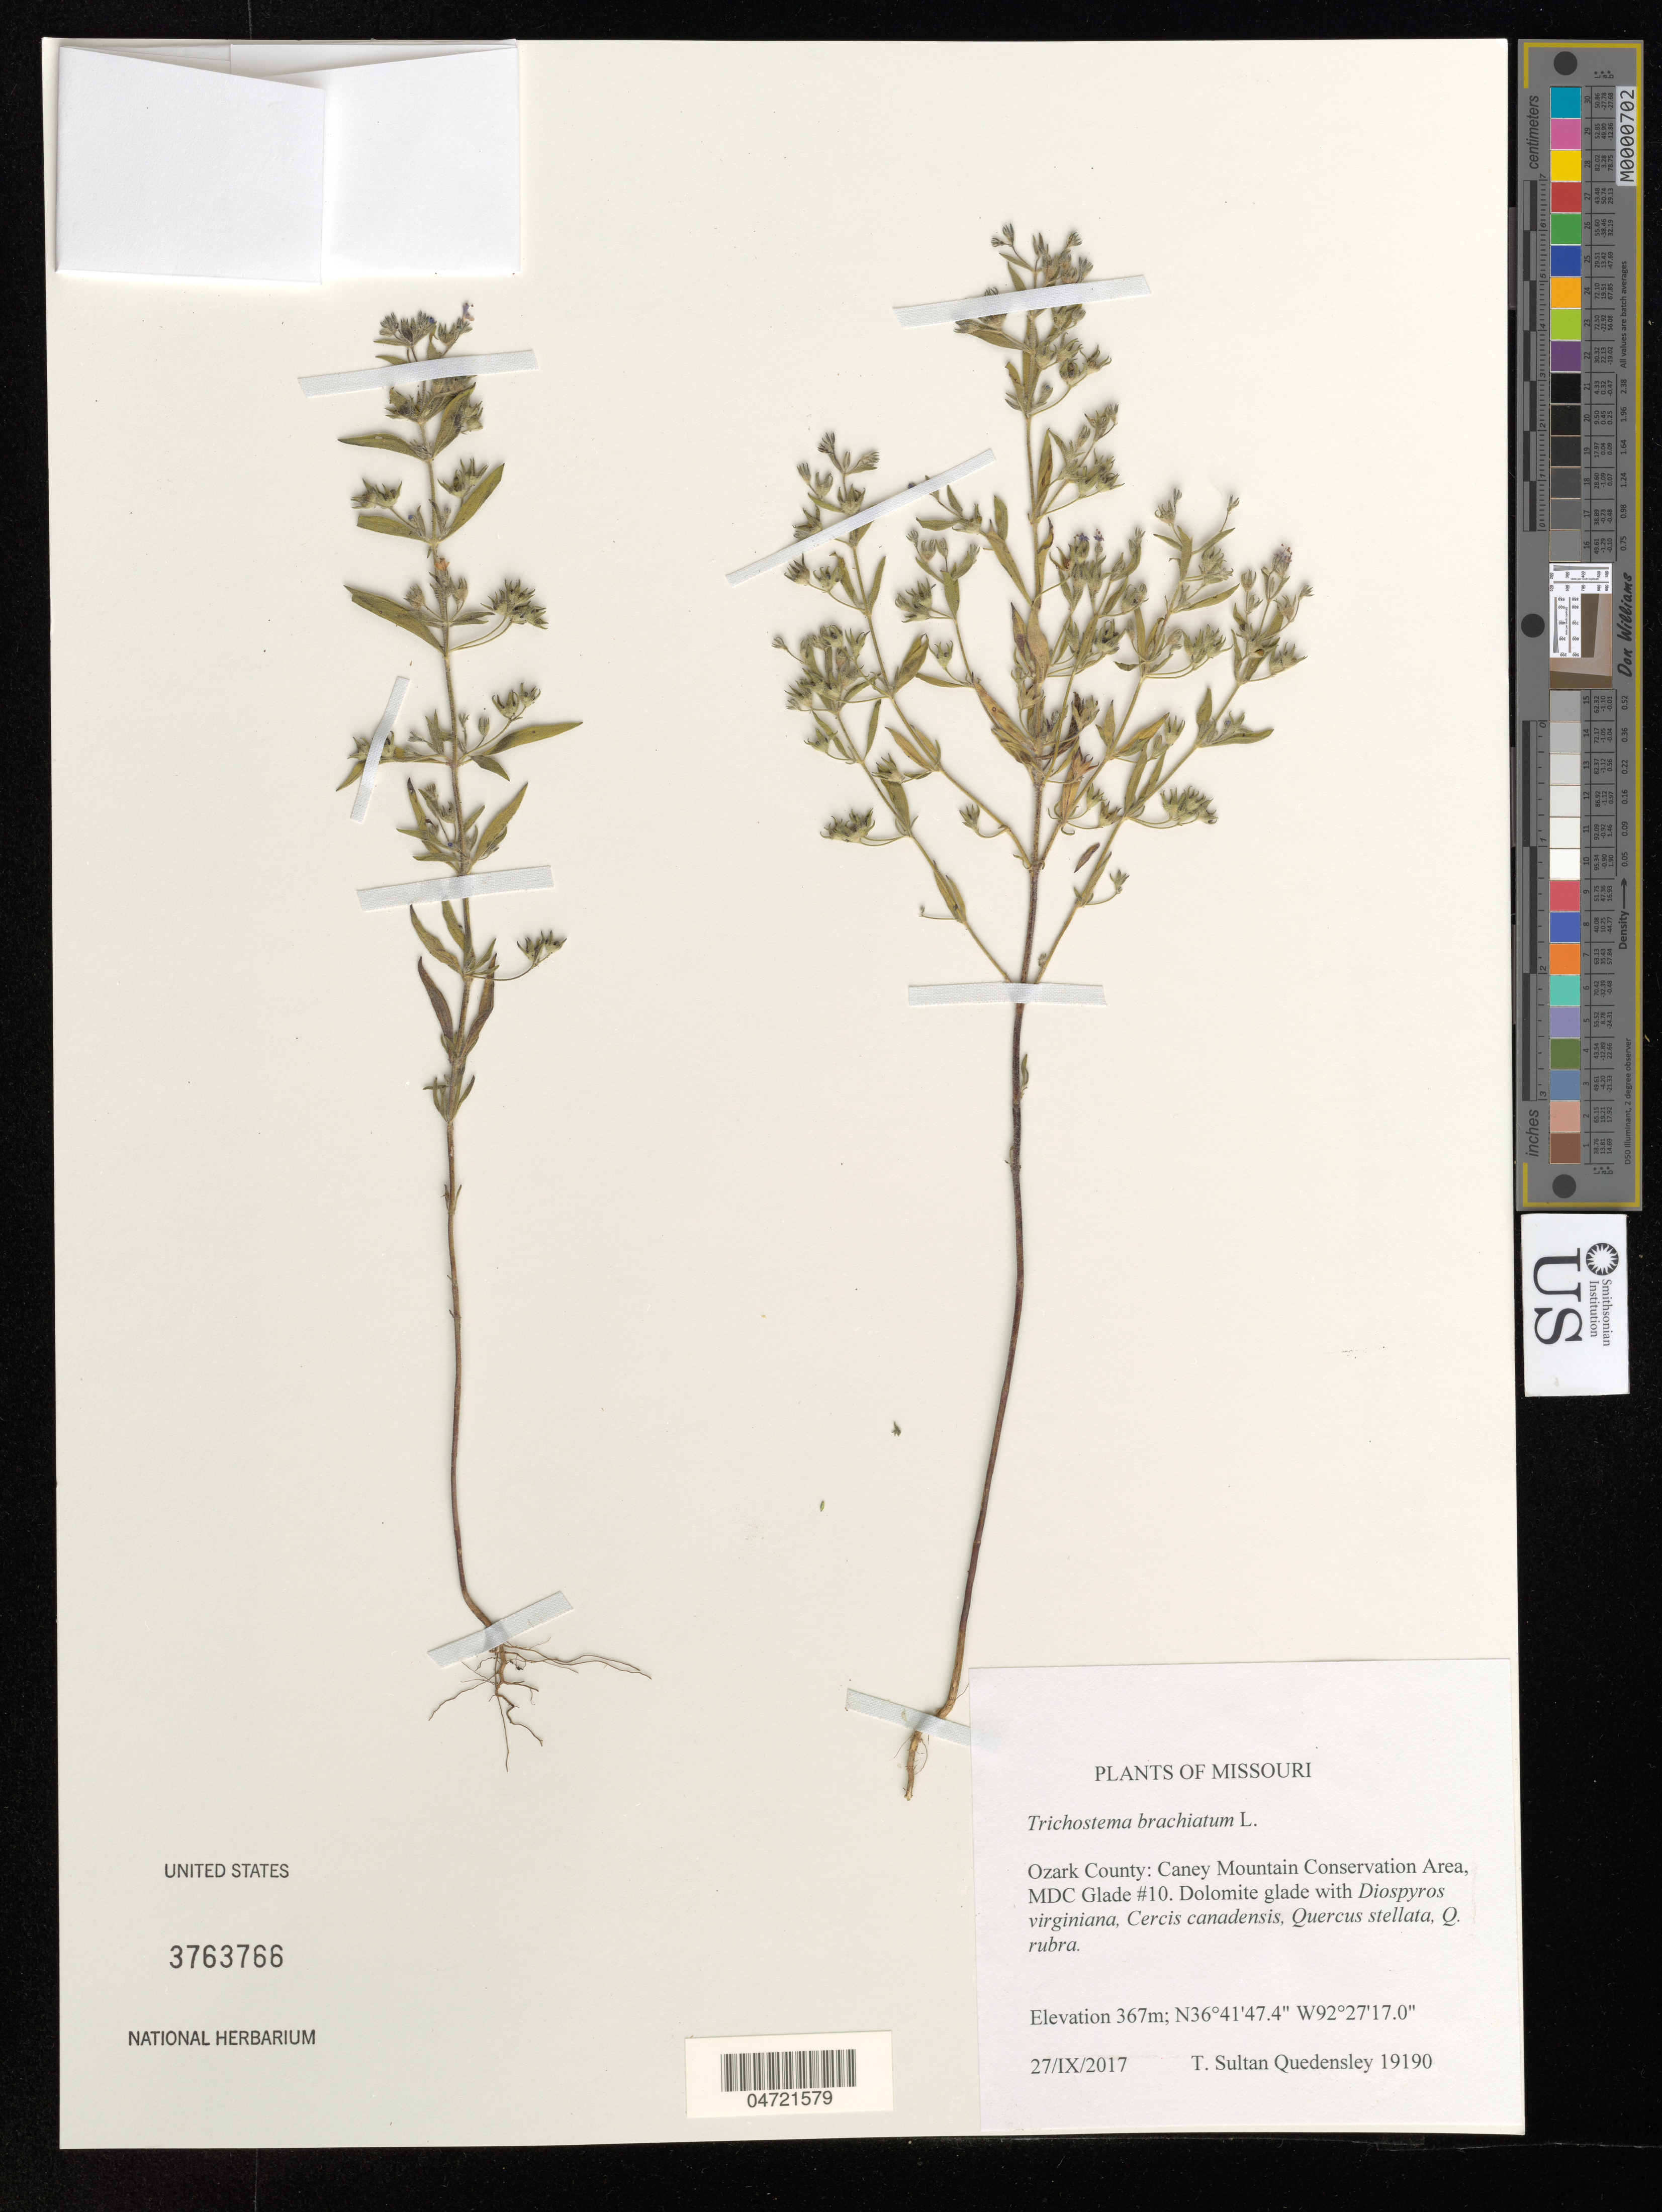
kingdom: Plantae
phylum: Tracheophyta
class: Magnoliopsida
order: Lamiales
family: Lamiaceae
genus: Trichostema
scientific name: Trichostema brachiatum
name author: L.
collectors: T. S. Quedensley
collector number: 19190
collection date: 2017-09-27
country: United States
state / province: Missouri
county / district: Ozark County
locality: Caney Mountain Conservation Area, MDC Clade #10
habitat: Dolomite glade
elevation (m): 367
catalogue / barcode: US 3763766